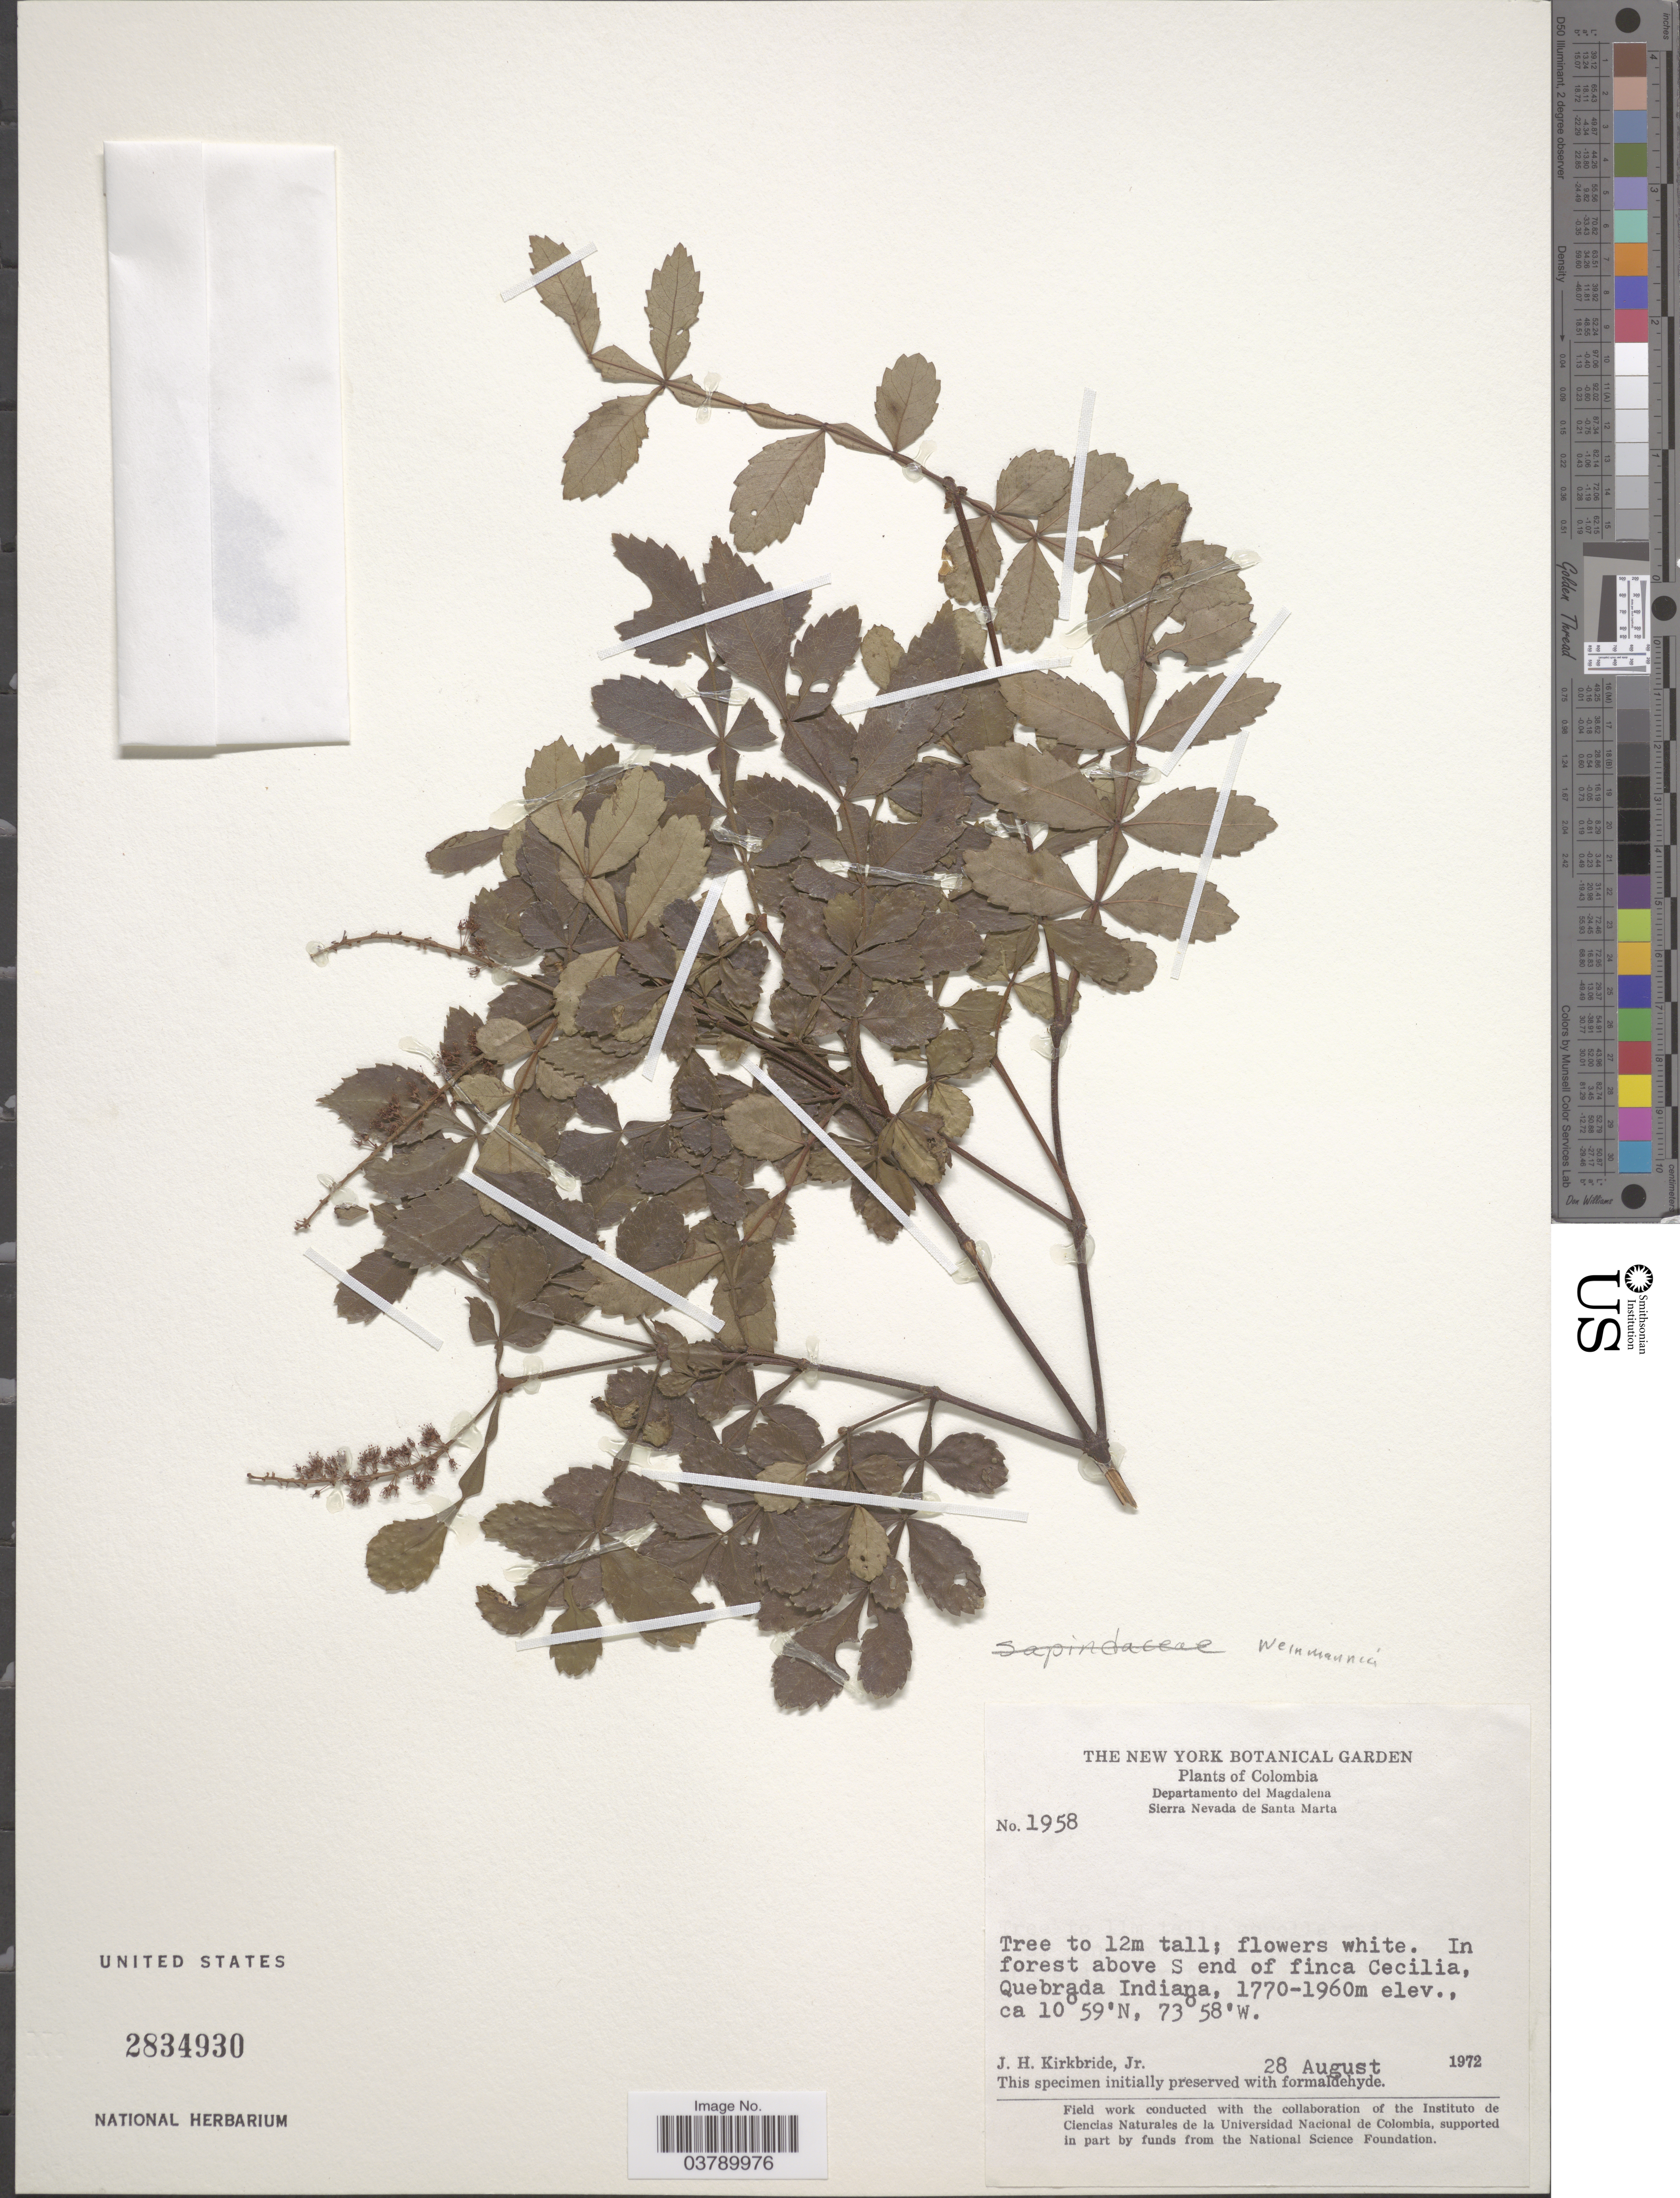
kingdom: Plantae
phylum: Tracheophyta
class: Magnoliopsida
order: Oxalidales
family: Cunoniaceae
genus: Weinmannia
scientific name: Weinmannia sp.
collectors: J. H. Kirkbride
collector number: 1958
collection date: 1972-08-28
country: Colombia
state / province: Magdalena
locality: Departamento del Magdalena. Sierra Nevada de Santa Marta. In forest above S end of finca Cecilia, Quebrada Indiana.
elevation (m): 1770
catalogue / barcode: US 2834930